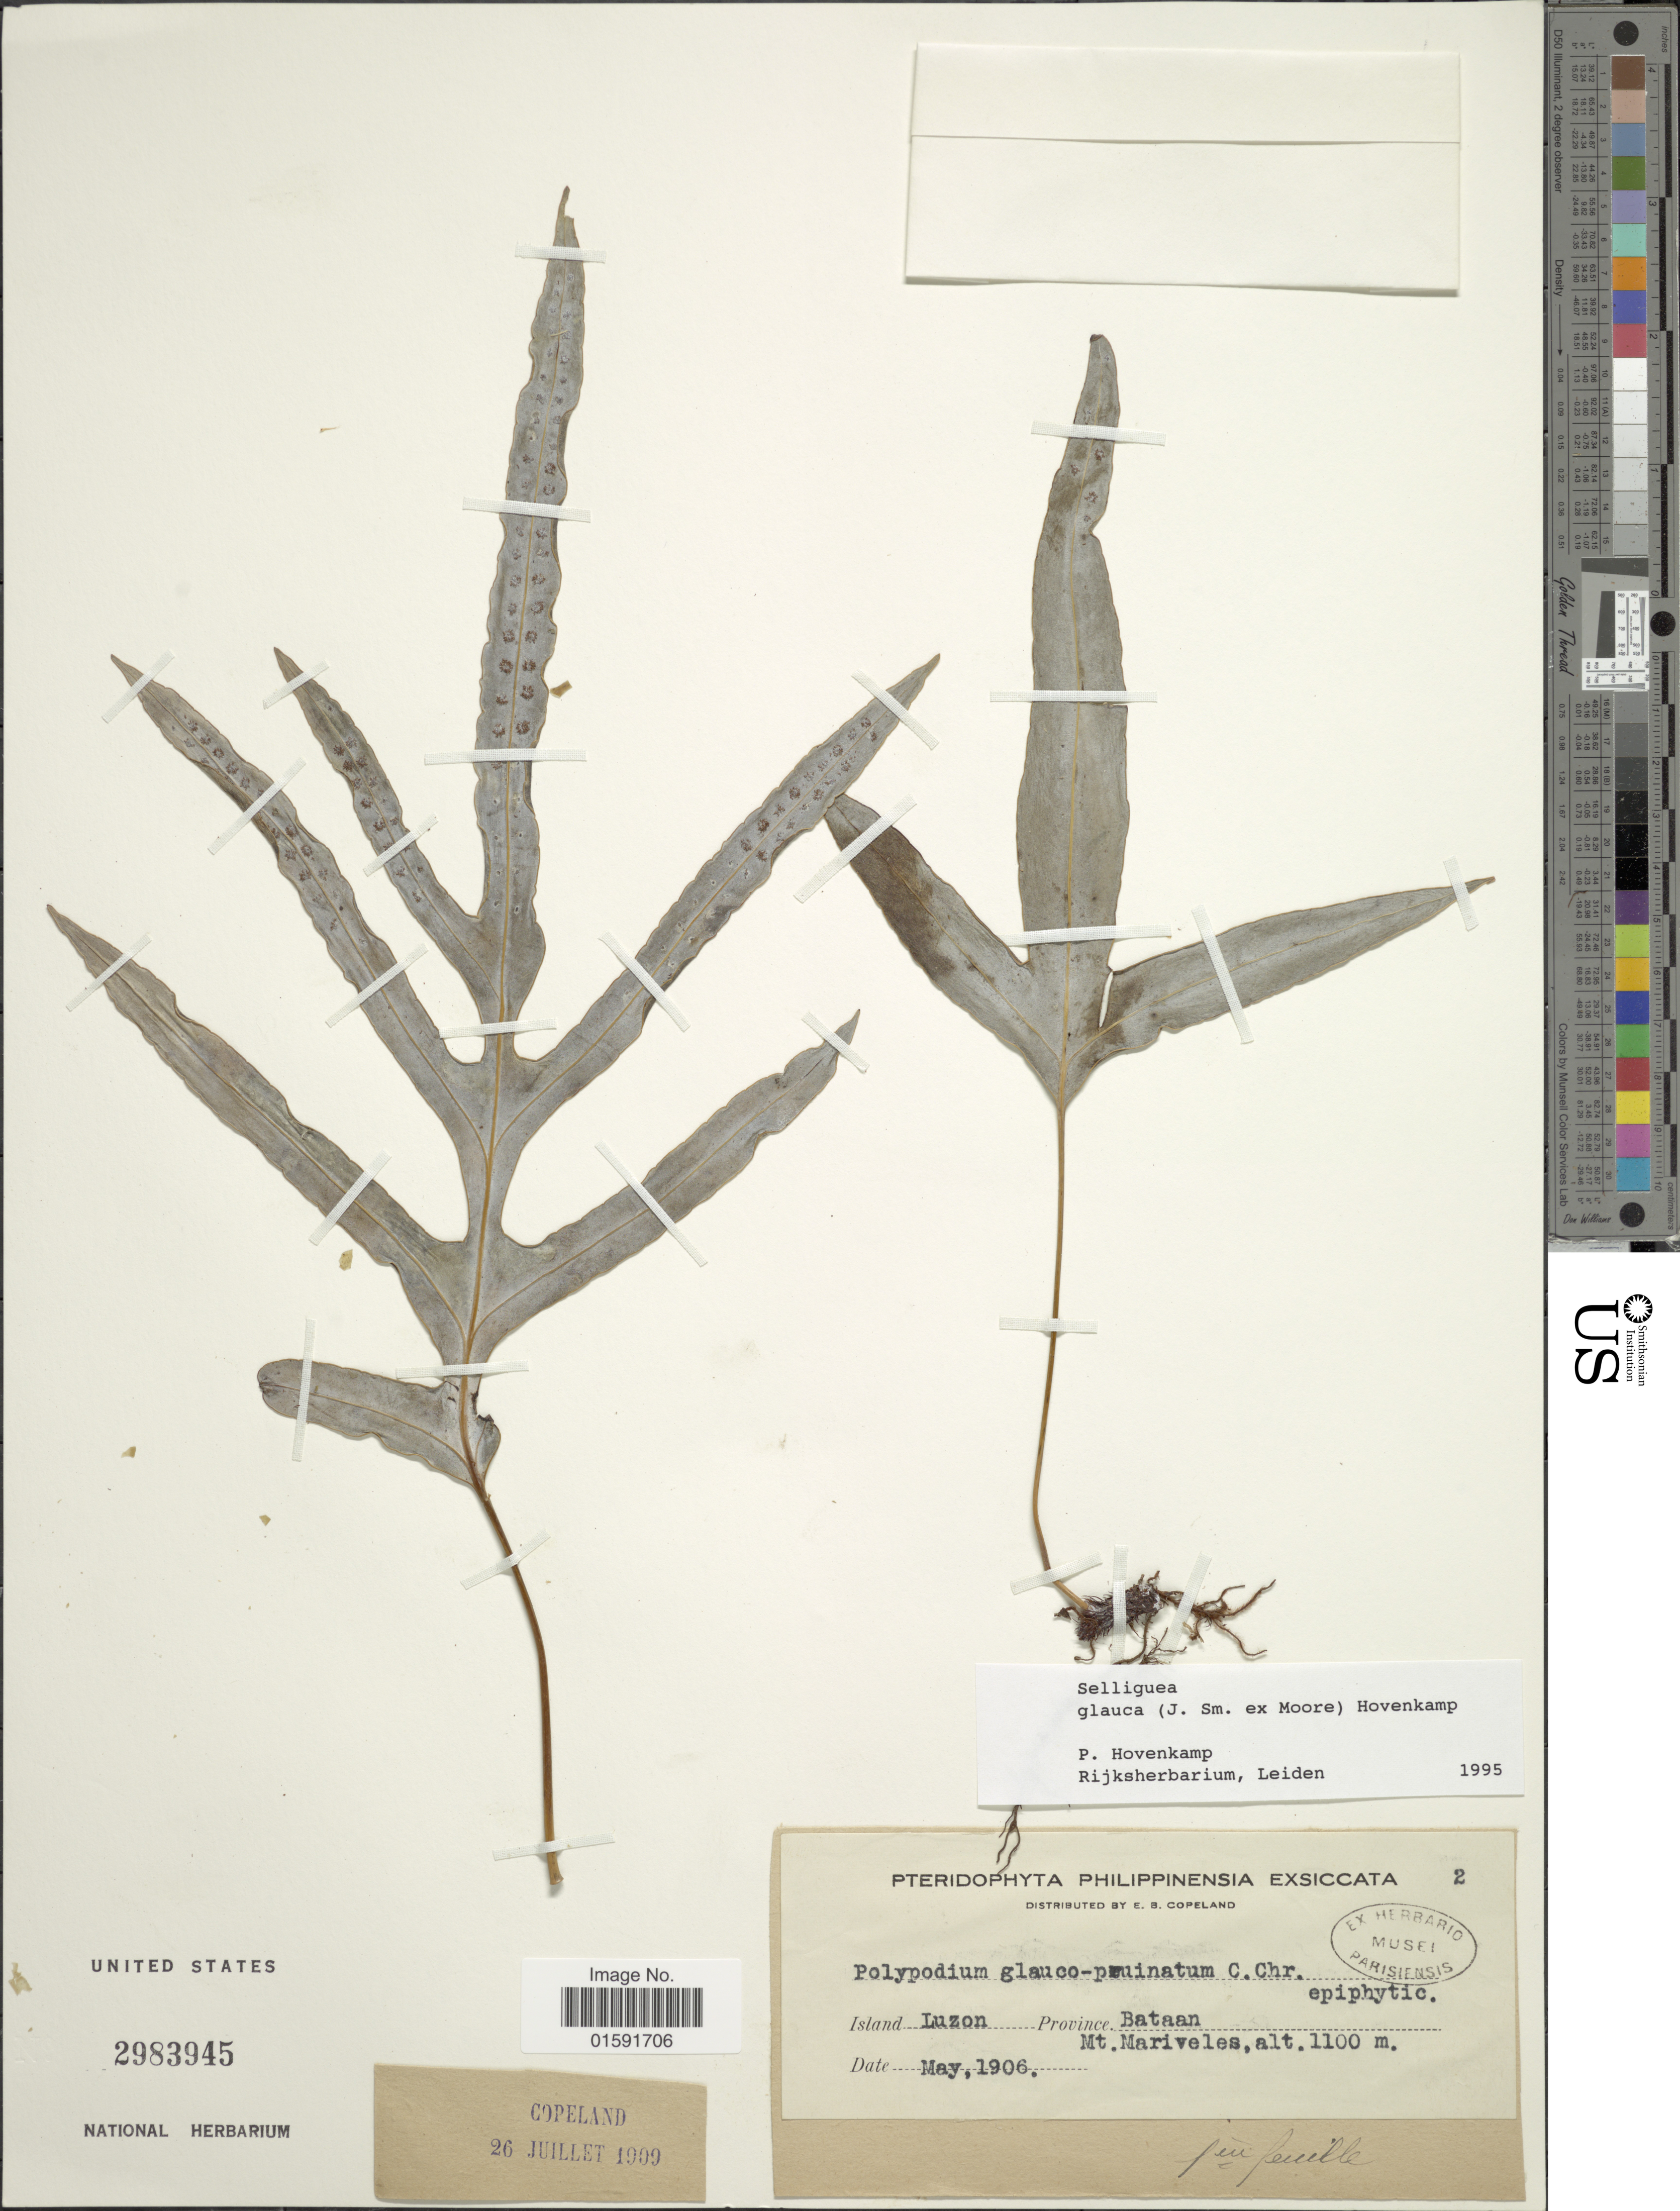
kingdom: Plantae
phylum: Tracheophyta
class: Polypodiopsida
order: Polypodiales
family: Polypodiaceae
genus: Selliguea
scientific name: Selliguea glauca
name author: (J. Sm. ex Brack.) Hovenkamp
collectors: E. B. Copeland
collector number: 2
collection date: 1906-05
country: Philippines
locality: Luzon, Bataan, Mt. Mariveles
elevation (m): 1100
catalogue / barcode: US 2983945